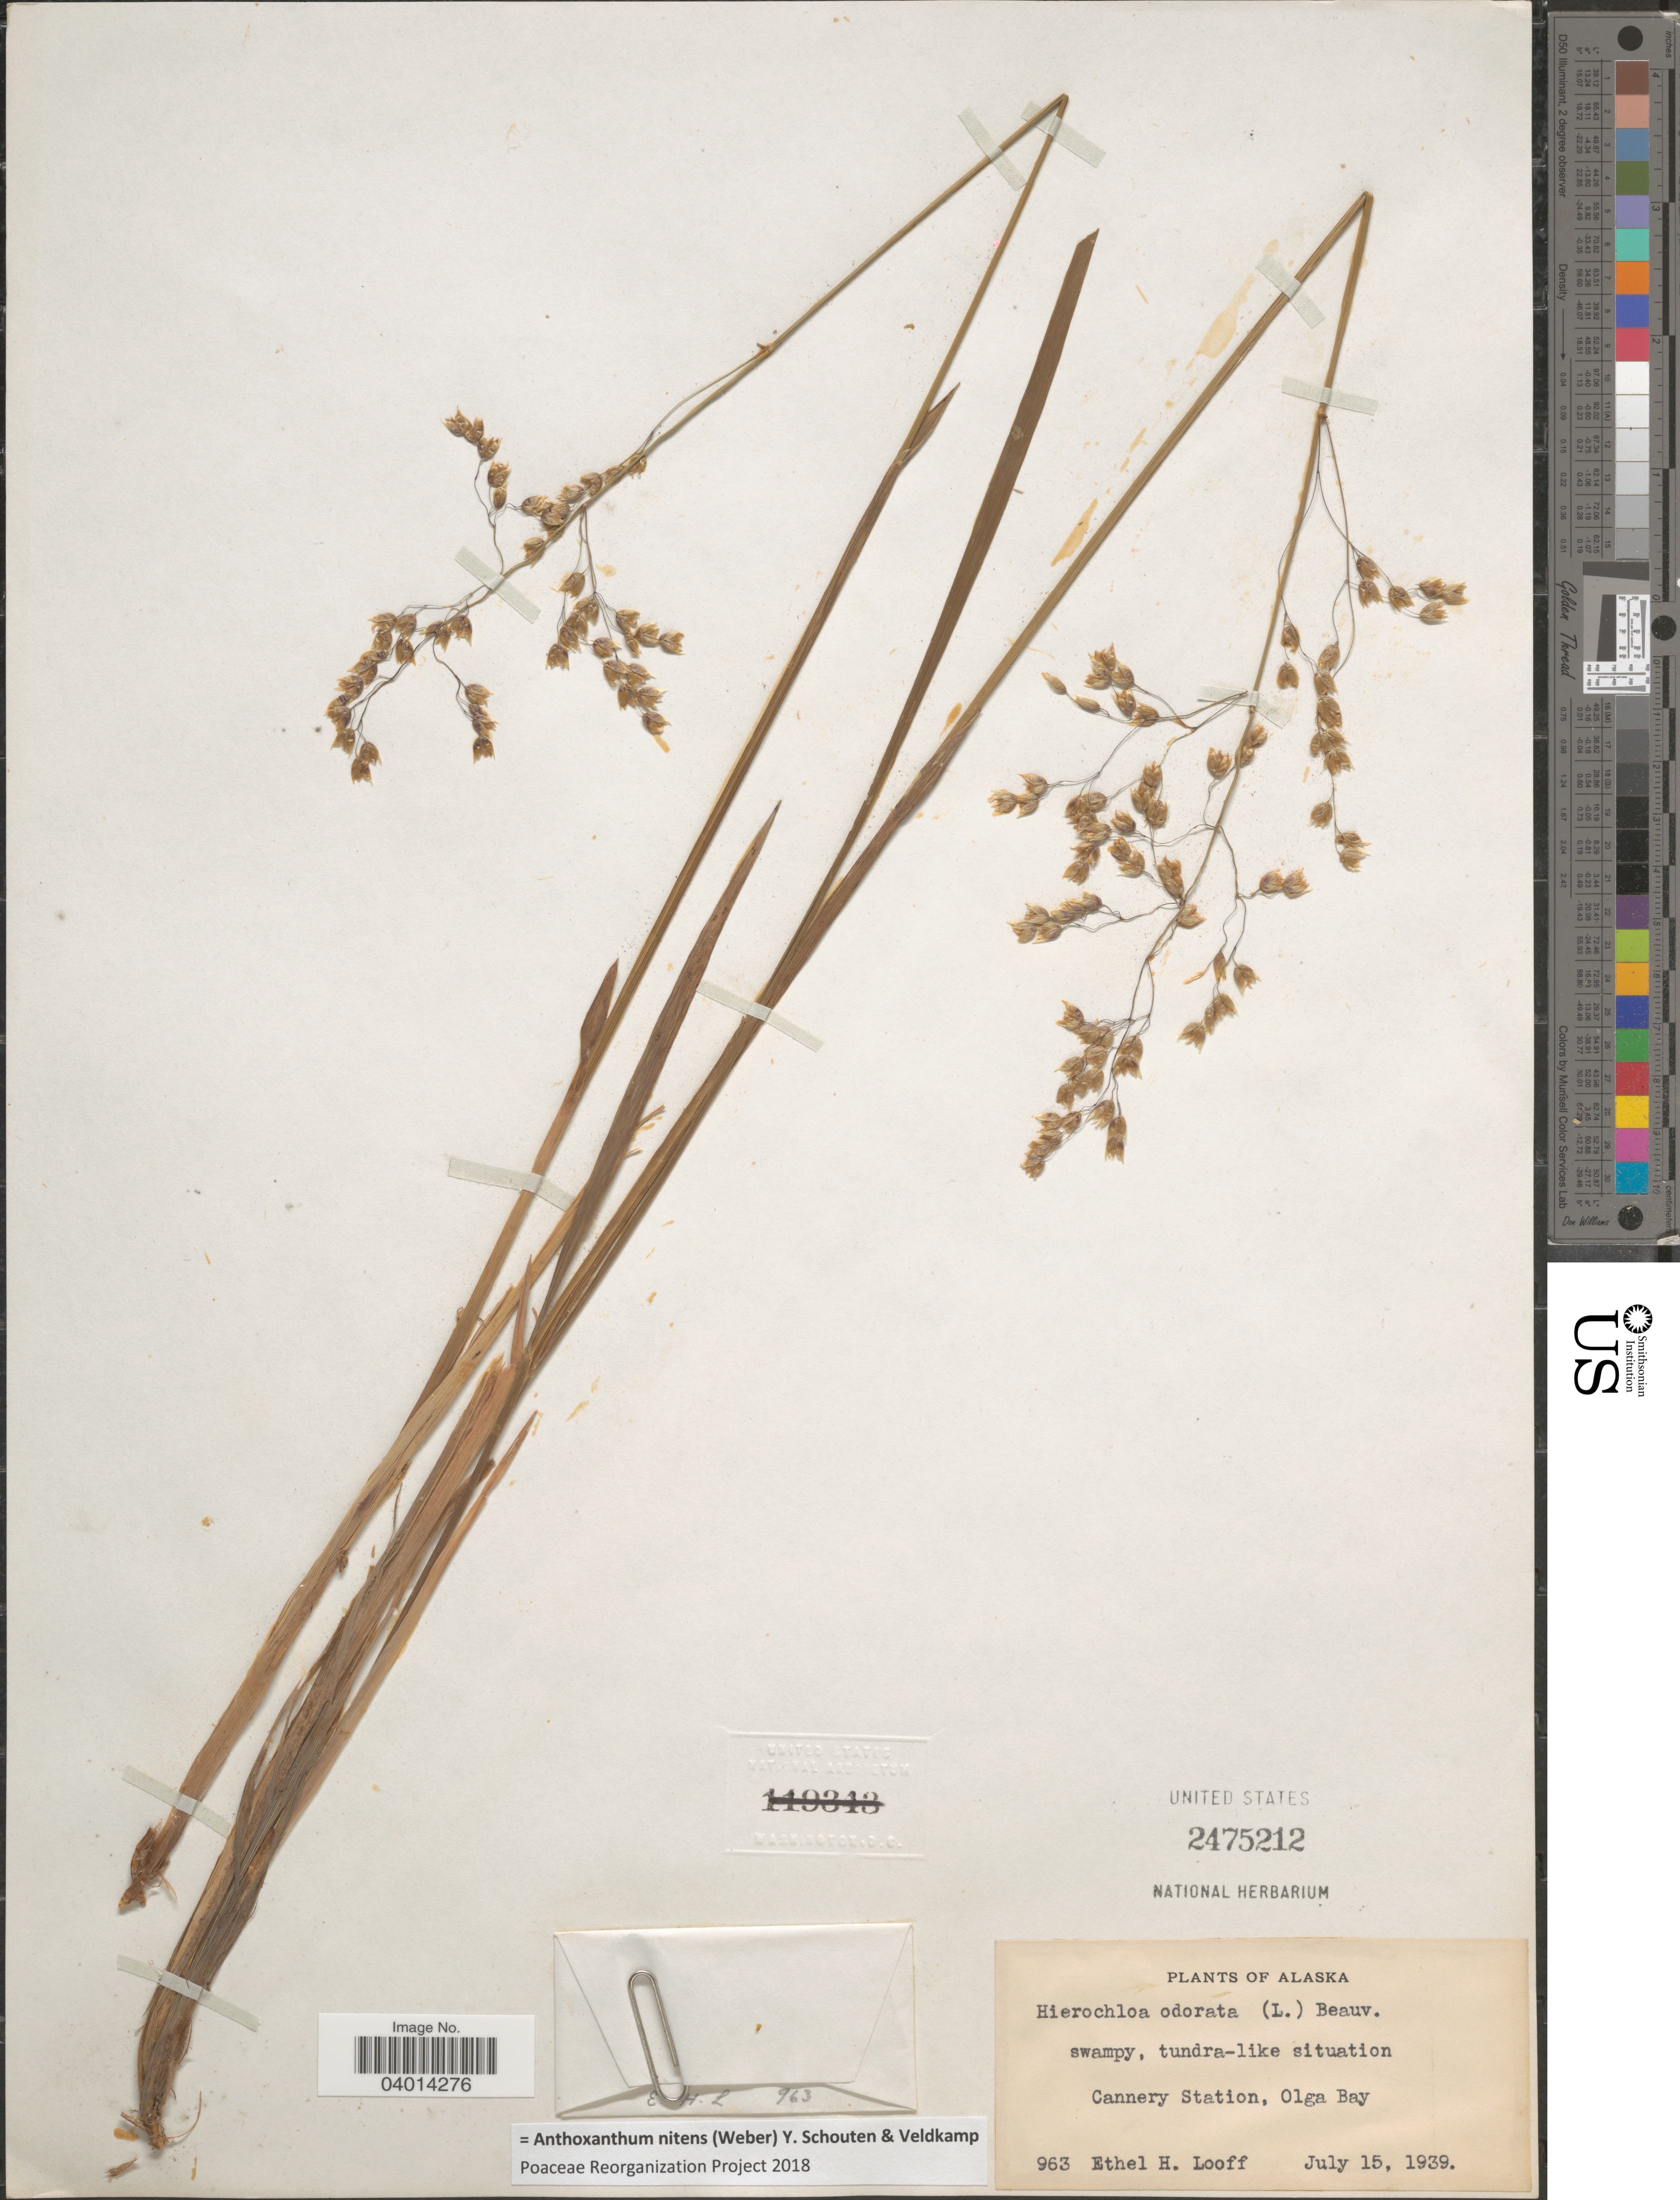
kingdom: Plantae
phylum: Tracheophyta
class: Liliopsida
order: Poales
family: Poaceae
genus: Anthoxanthum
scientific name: Anthoxanthum nitens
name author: (G.H. Weber) R.T.A. Schouten & Veldkamp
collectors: E. Looff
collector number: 963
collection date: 1939-07-15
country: United States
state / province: Alaska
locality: Cannery Station, Olga Bay.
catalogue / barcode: US 2475212